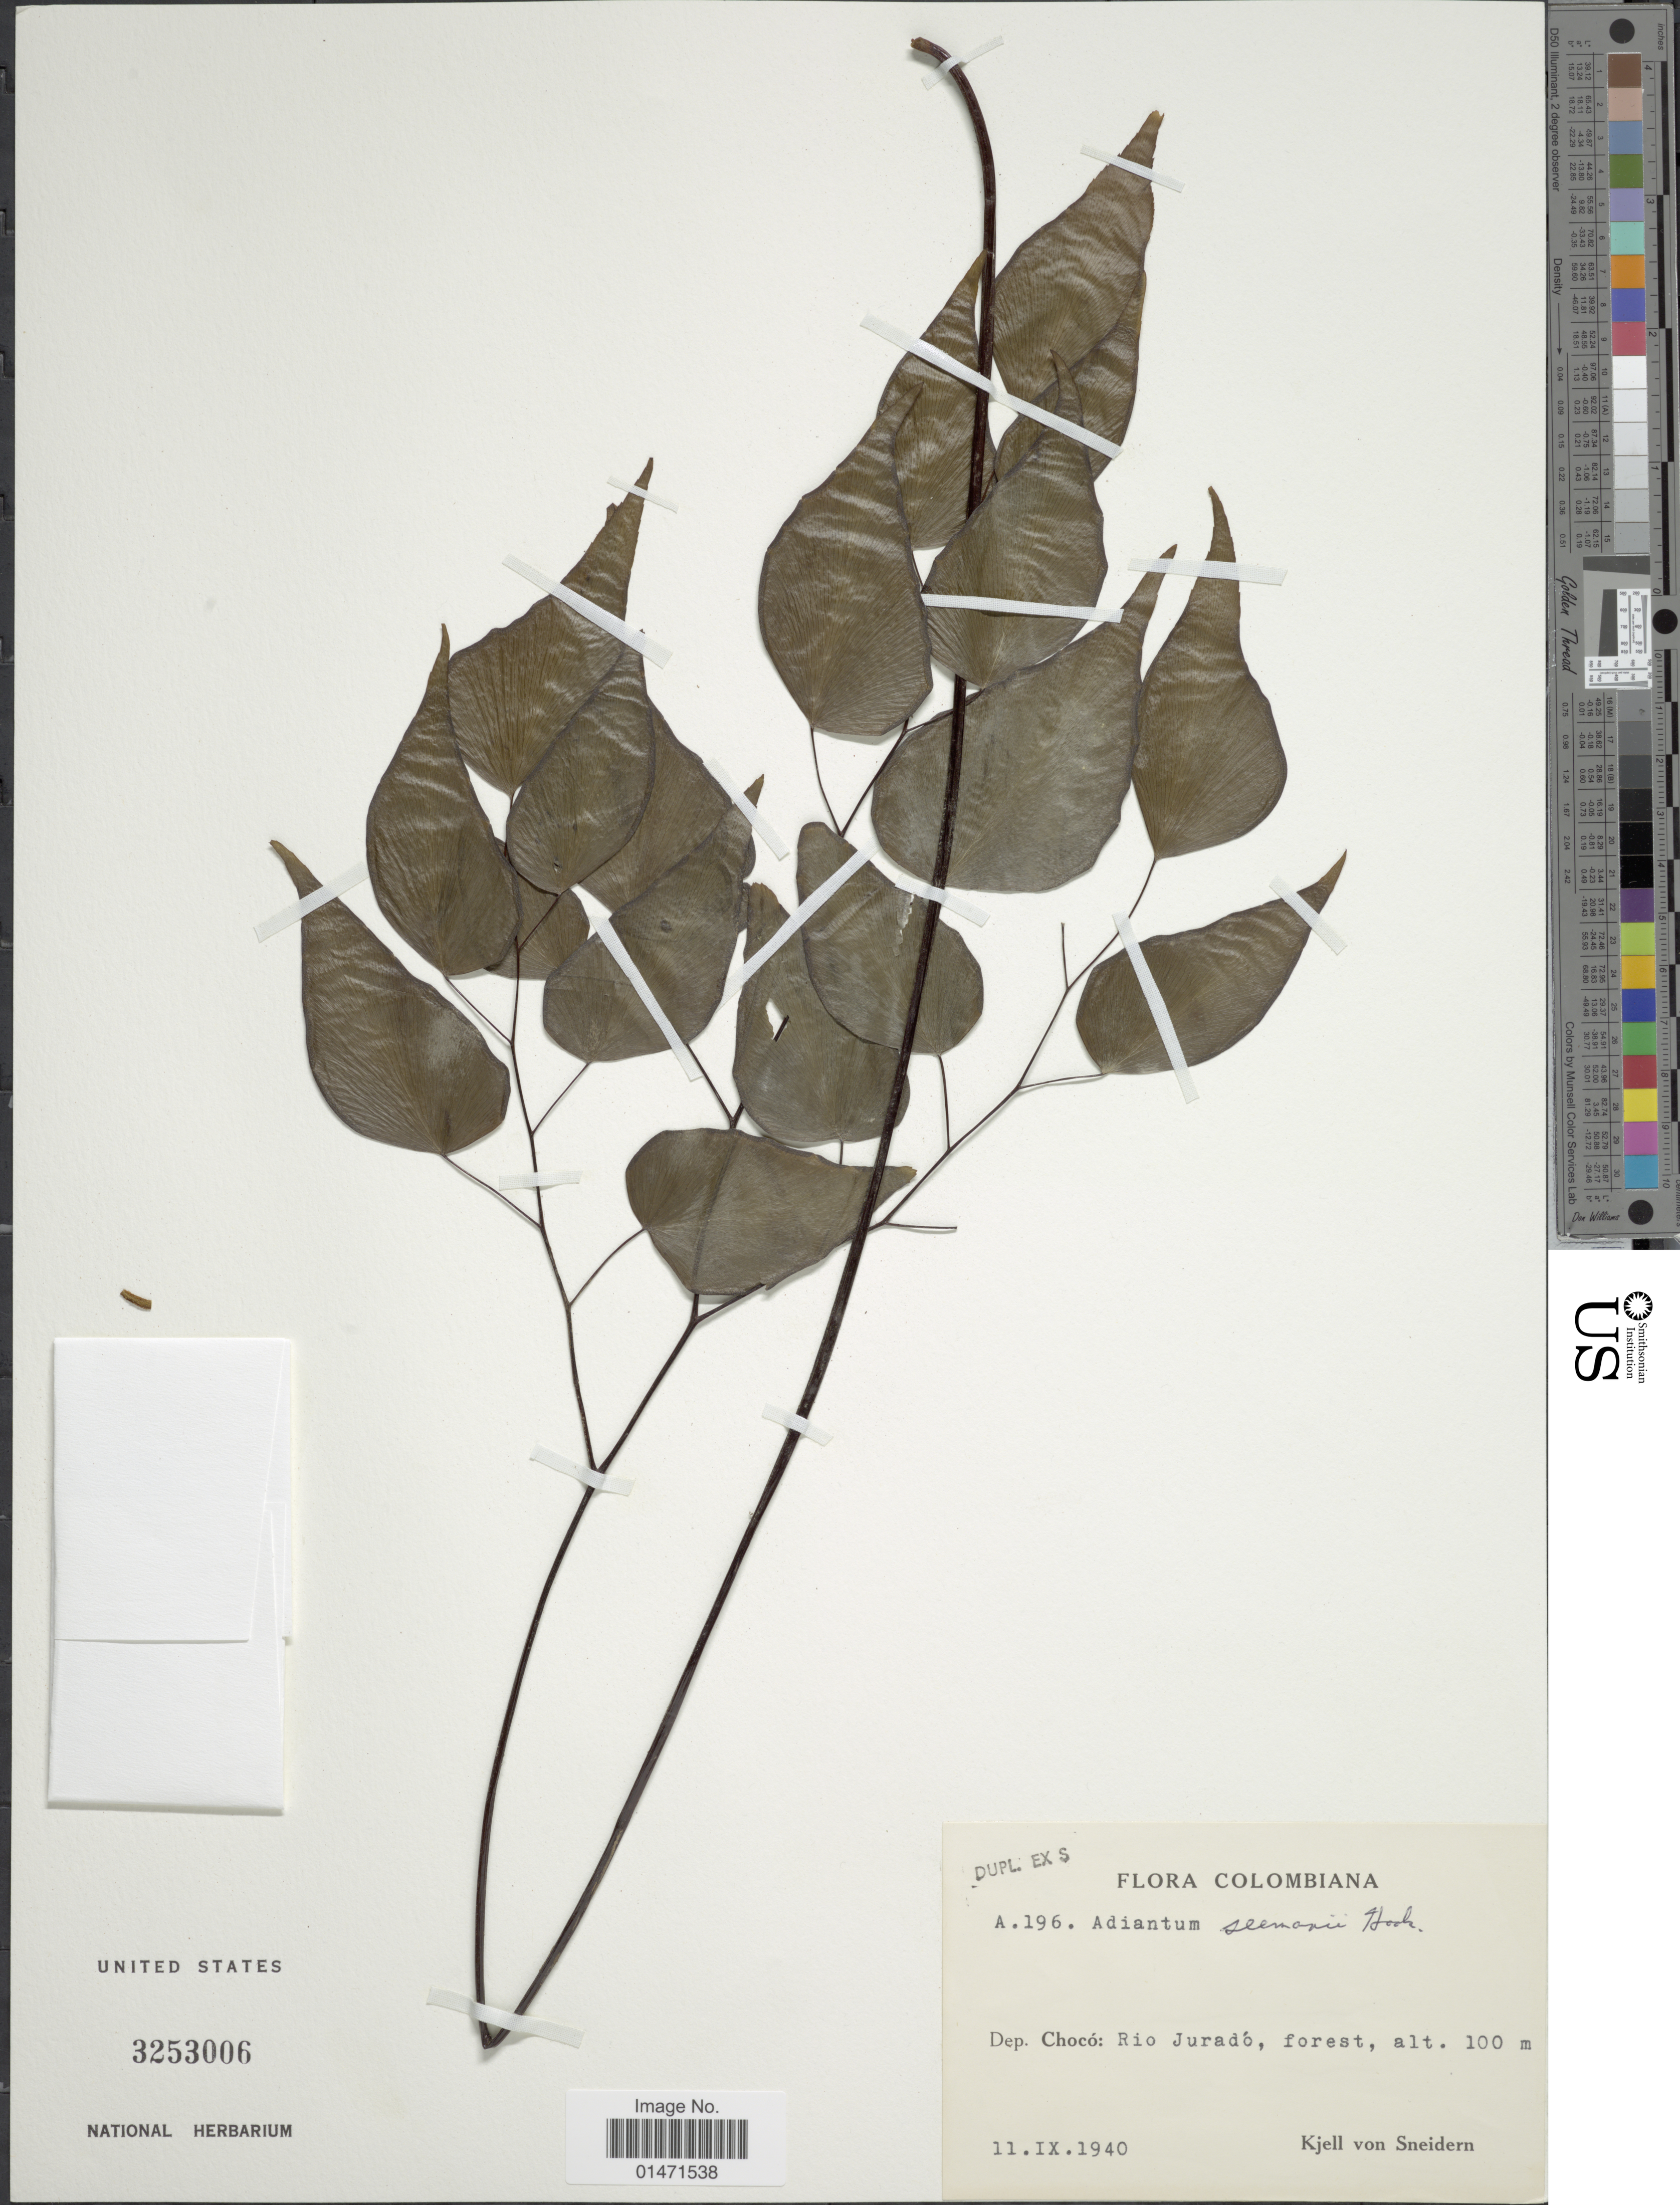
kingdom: Plantae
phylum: Tracheophyta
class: Polypodiopsida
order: Polypodiales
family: Pteridaceae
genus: Adiantum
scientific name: Adiantum seemannii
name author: Hook.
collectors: K. von Sneidern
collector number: A 196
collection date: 1940-09-11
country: Colombia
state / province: Chocó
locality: Rio Juradó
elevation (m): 100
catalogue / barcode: US 3253006